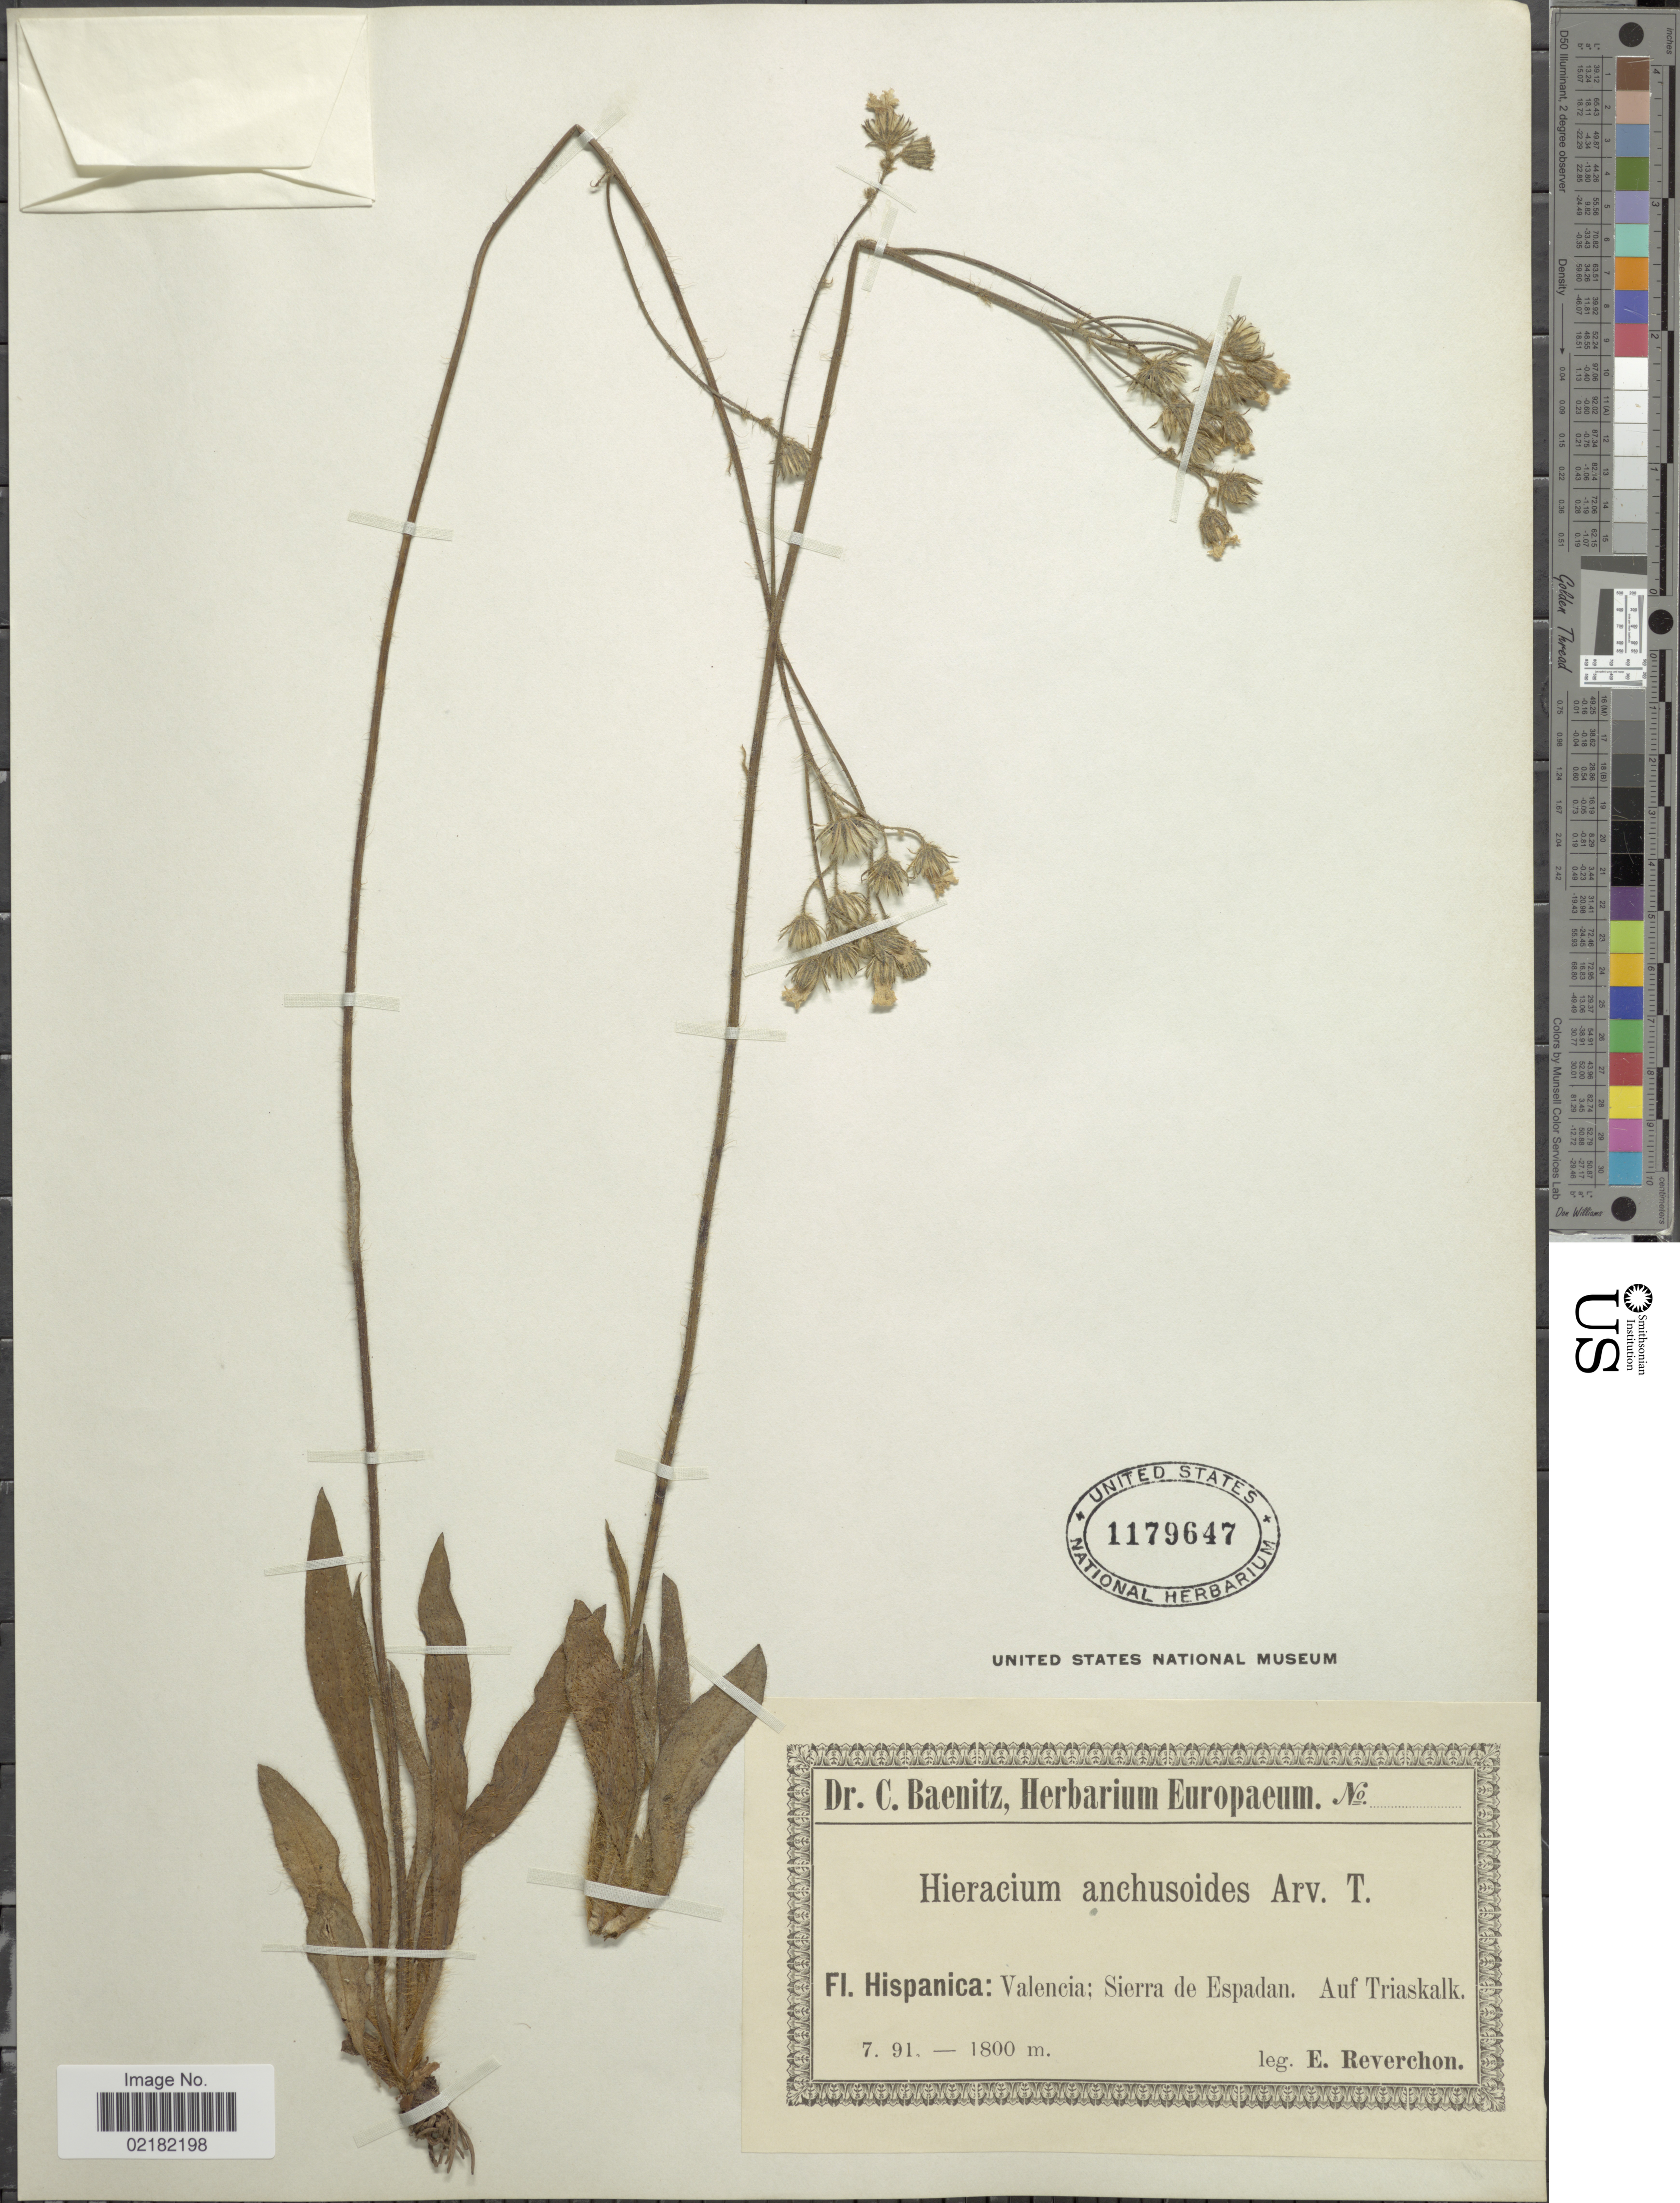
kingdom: Plantae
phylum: Tracheophyta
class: Magnoliopsida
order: Asterales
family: Asteraceae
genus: Hieracium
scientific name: Hieracium anchusoides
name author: Arvet-Touvet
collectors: E. Reverchon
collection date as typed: Transcribed d/m/y: /7/91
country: Spain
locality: Fl. Hispanica: Valencia; Sierra de Espadan, auf Triaskalk.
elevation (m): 1800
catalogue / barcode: US 1179647